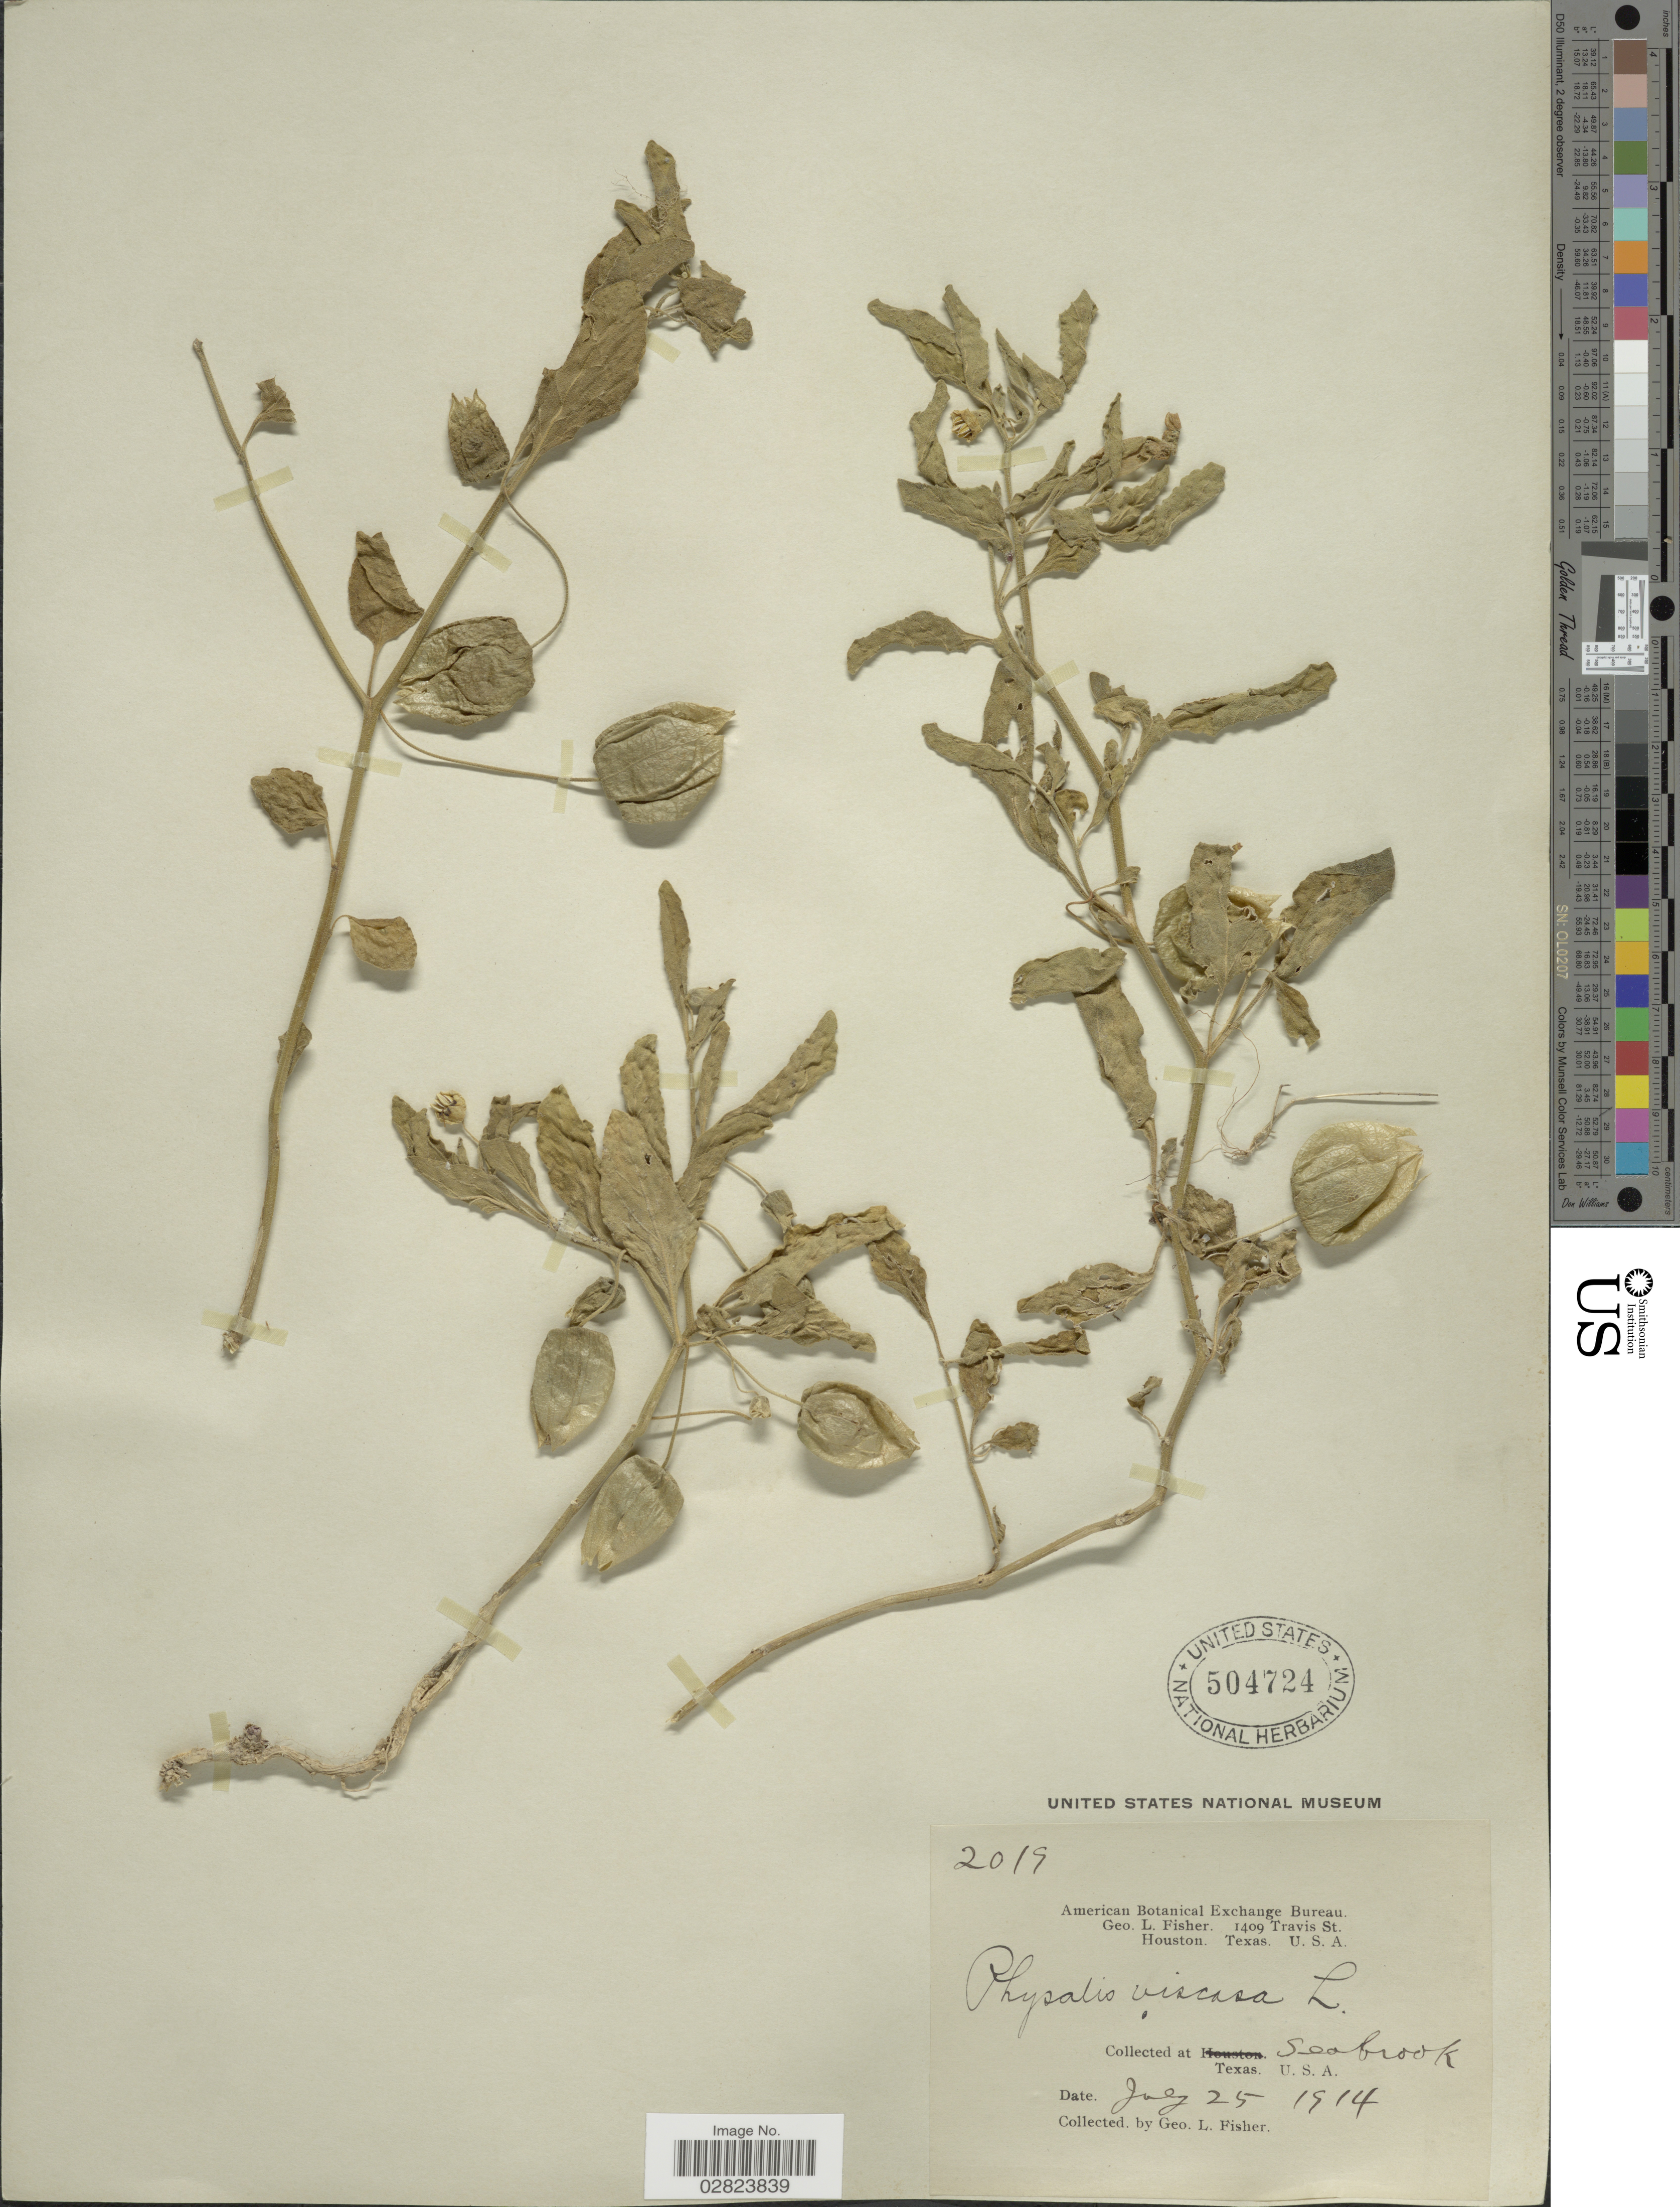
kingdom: Plantae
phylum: Tracheophyta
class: Magnoliopsida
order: Solanales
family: Solanaceae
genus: Physalis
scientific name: Physalis maritima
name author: M.A. Curtis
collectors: G. L. Fisher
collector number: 2019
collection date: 1914-07-25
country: United States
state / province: Texas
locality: Seabrook.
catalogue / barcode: US 504724